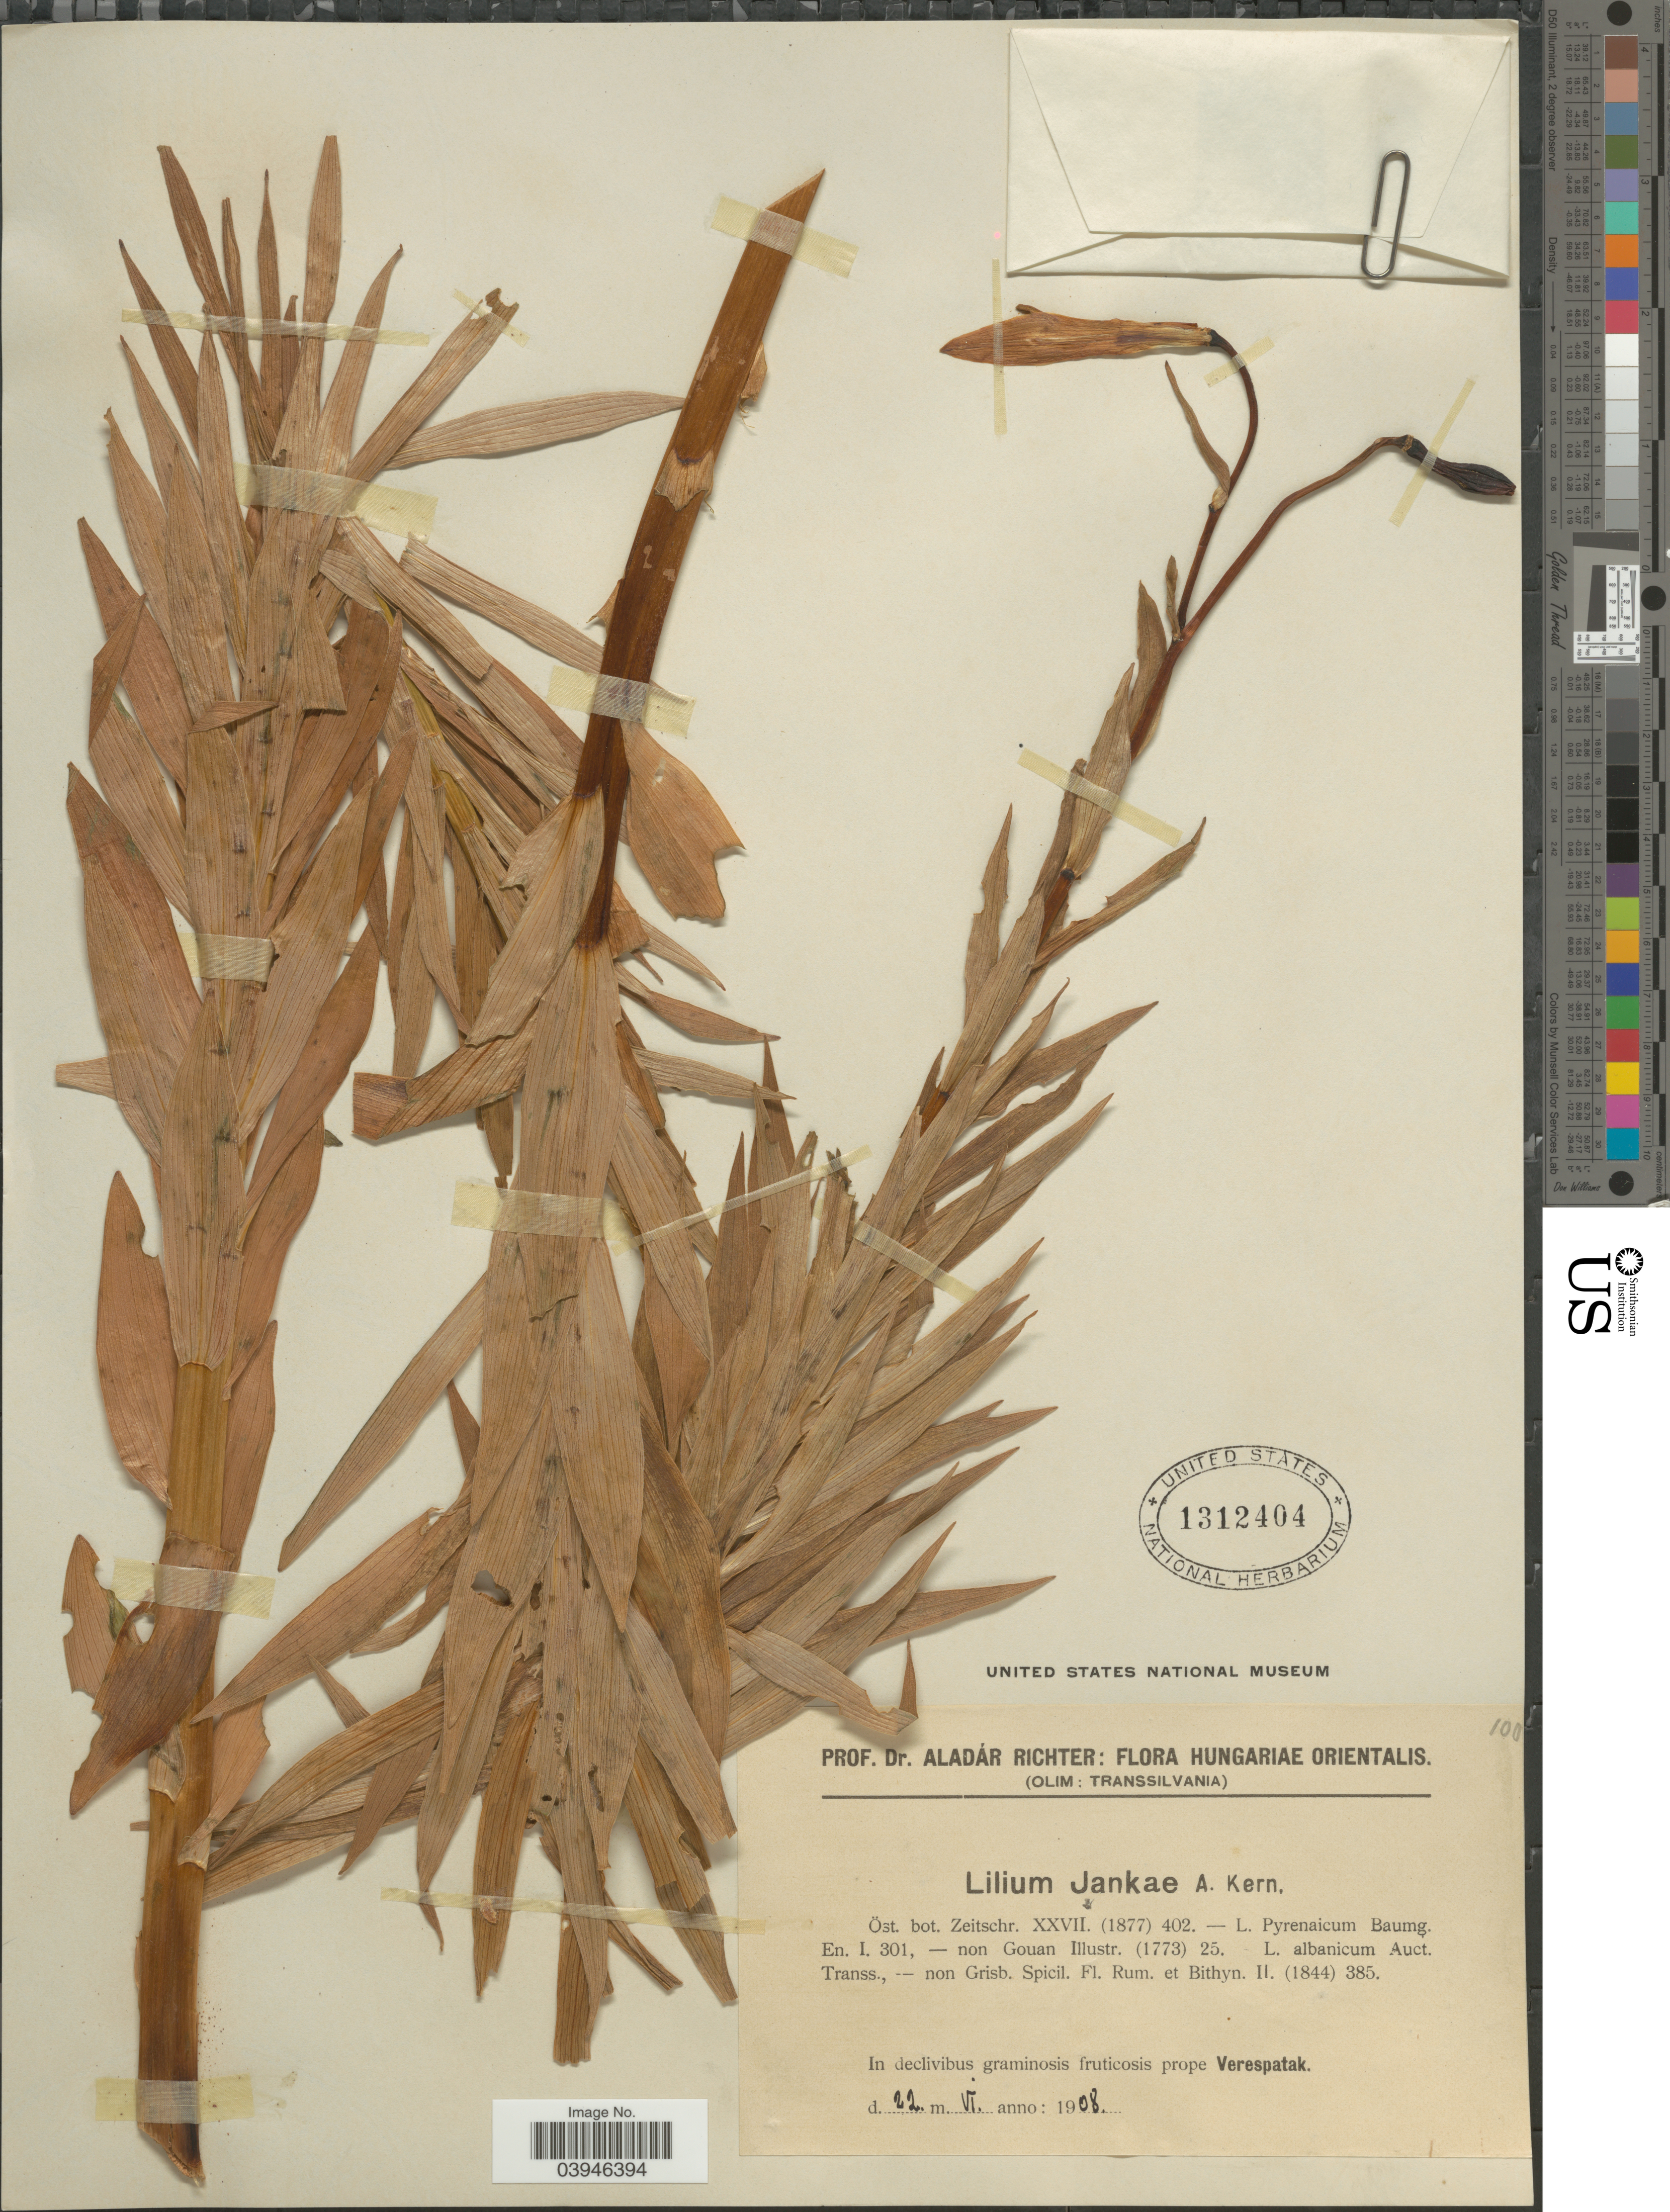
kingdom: Plantae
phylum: Tracheophyta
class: Liliopsida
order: Liliales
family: Liliaceae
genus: Lilium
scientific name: Lilium jankae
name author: A. Kern.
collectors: A. Richter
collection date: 1908-06-22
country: Romania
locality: Hungariae Orientalis (Olim: Transsilvania). In declivibus graminosis fruticosis prope Verespatak.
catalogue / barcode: US 1312404